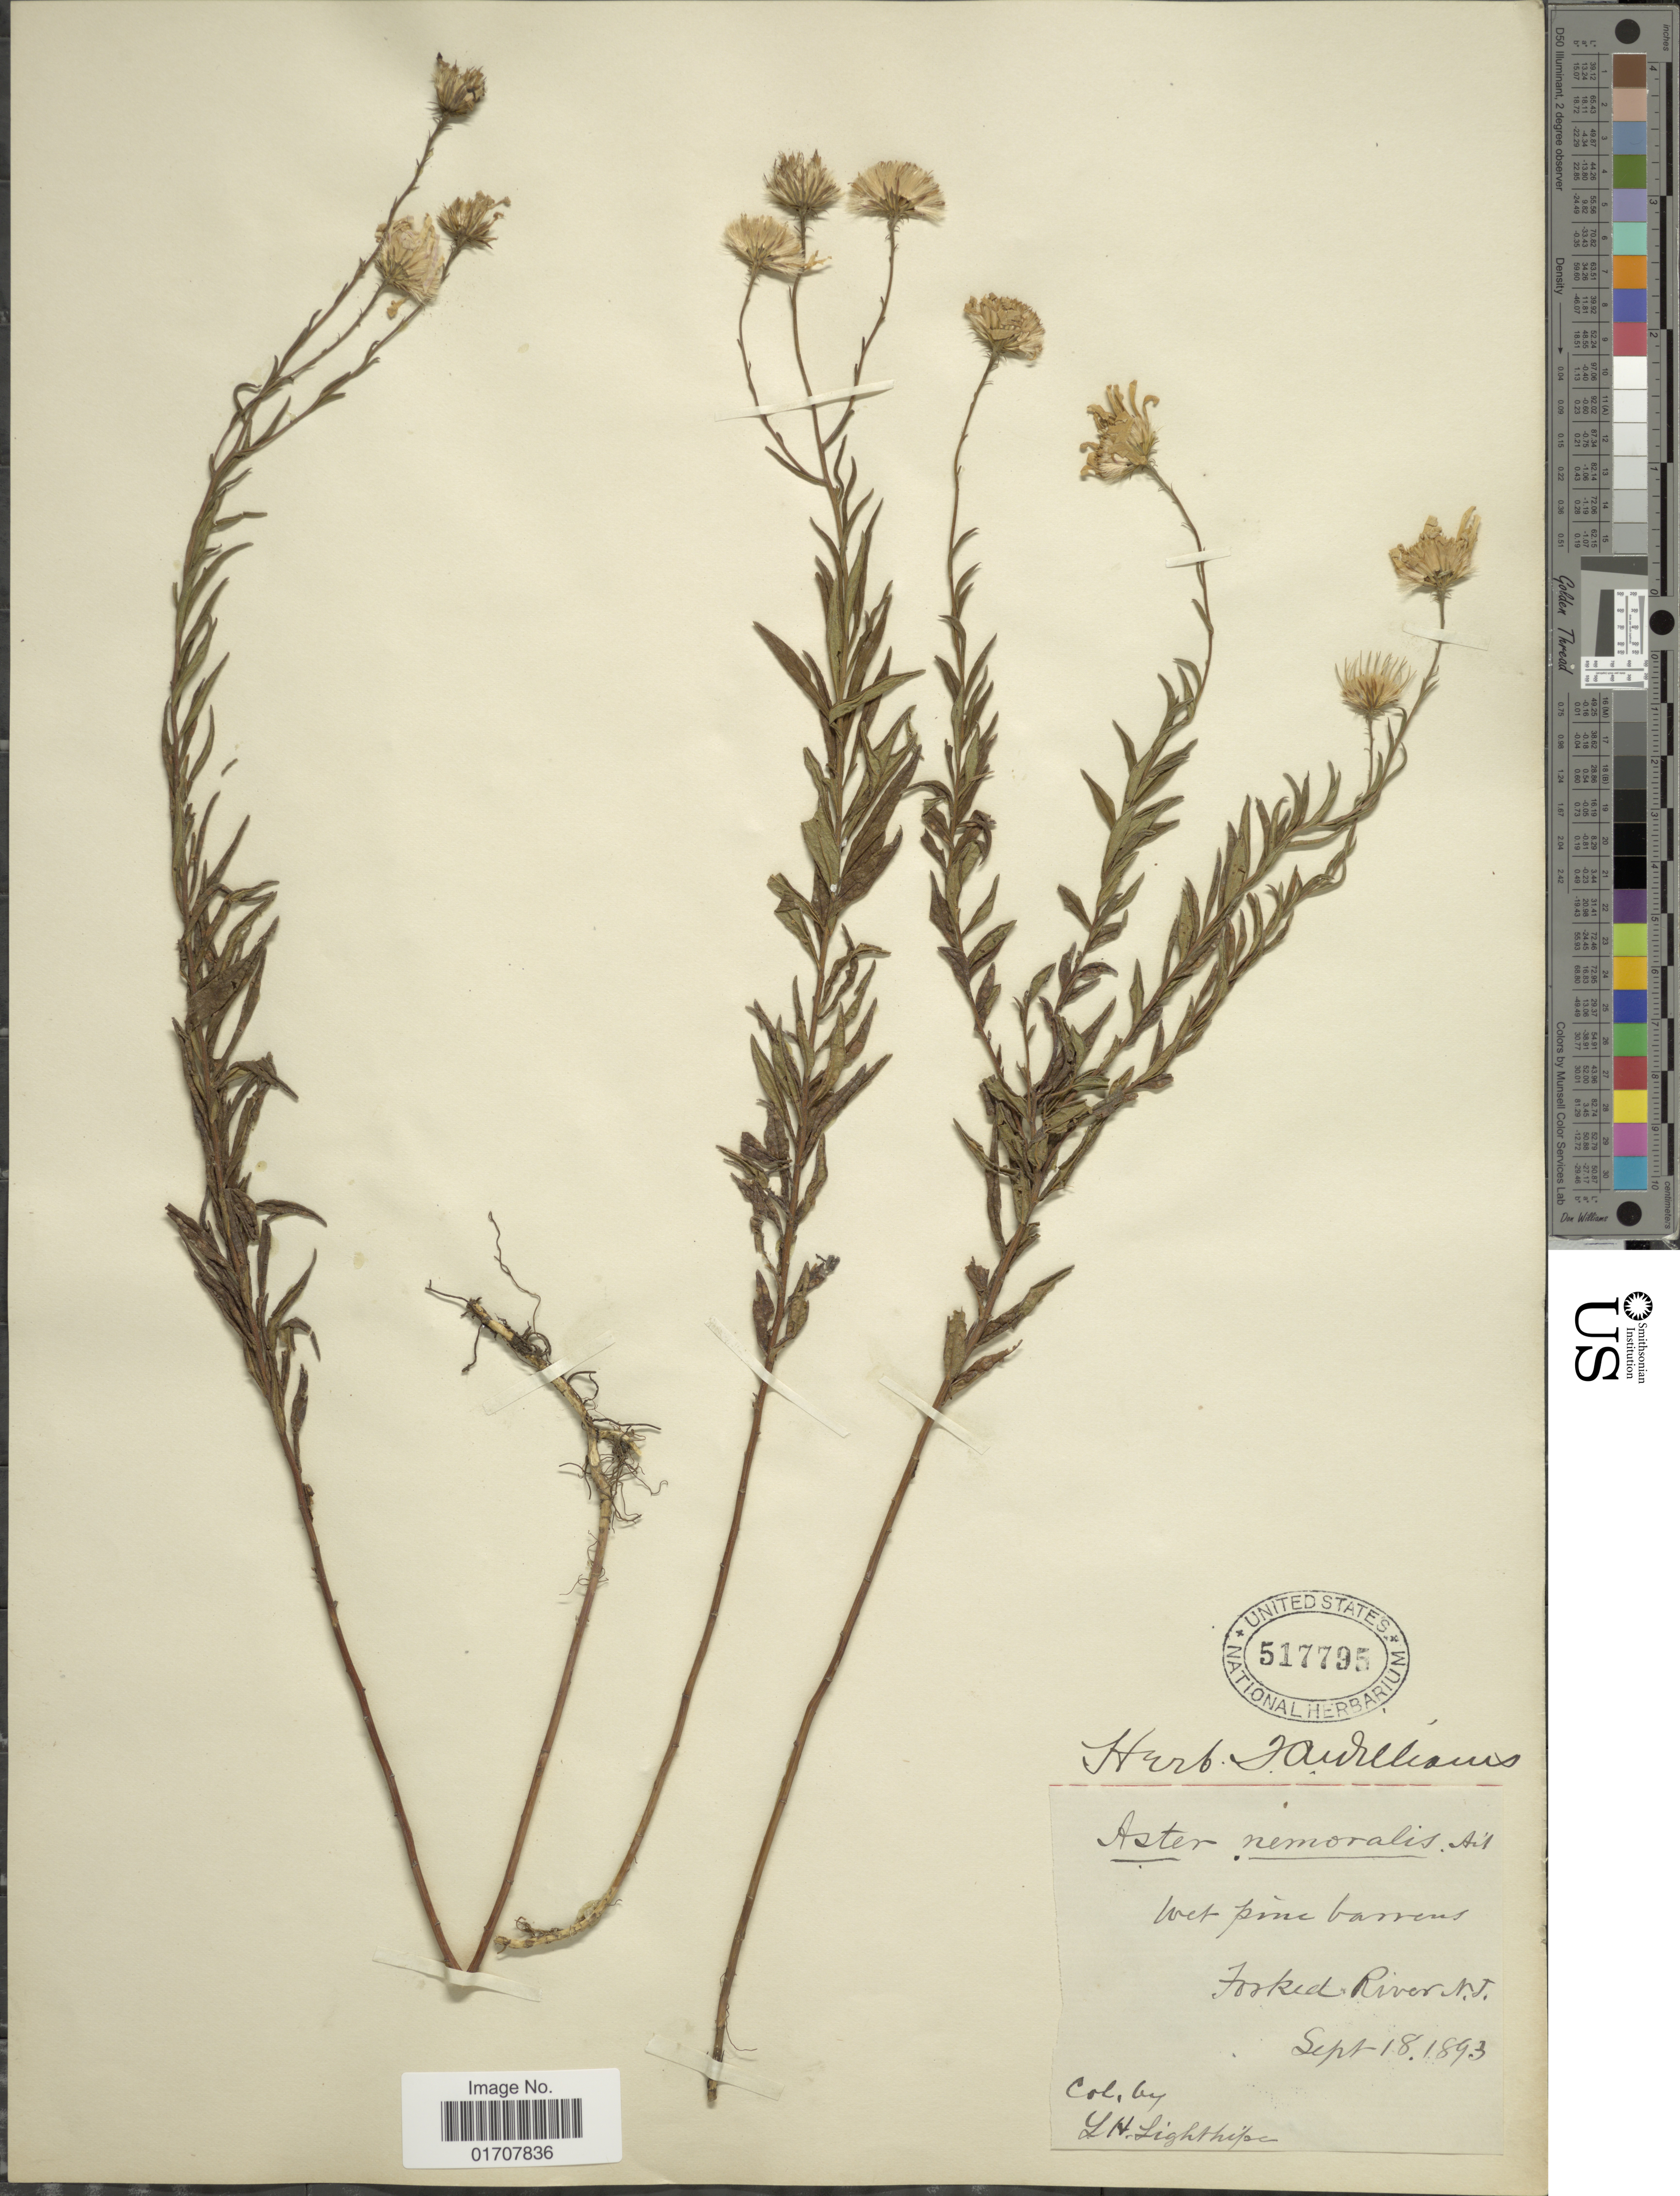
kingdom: Plantae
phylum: Tracheophyta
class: Magnoliopsida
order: Asterales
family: Asteraceae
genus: Oclemena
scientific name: Oclemena nemoralis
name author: (Aiton) Greene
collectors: L. H. Lighthipe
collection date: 1893-09-18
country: United States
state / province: New Jersey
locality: Forked, River, N.J.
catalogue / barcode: US 517795